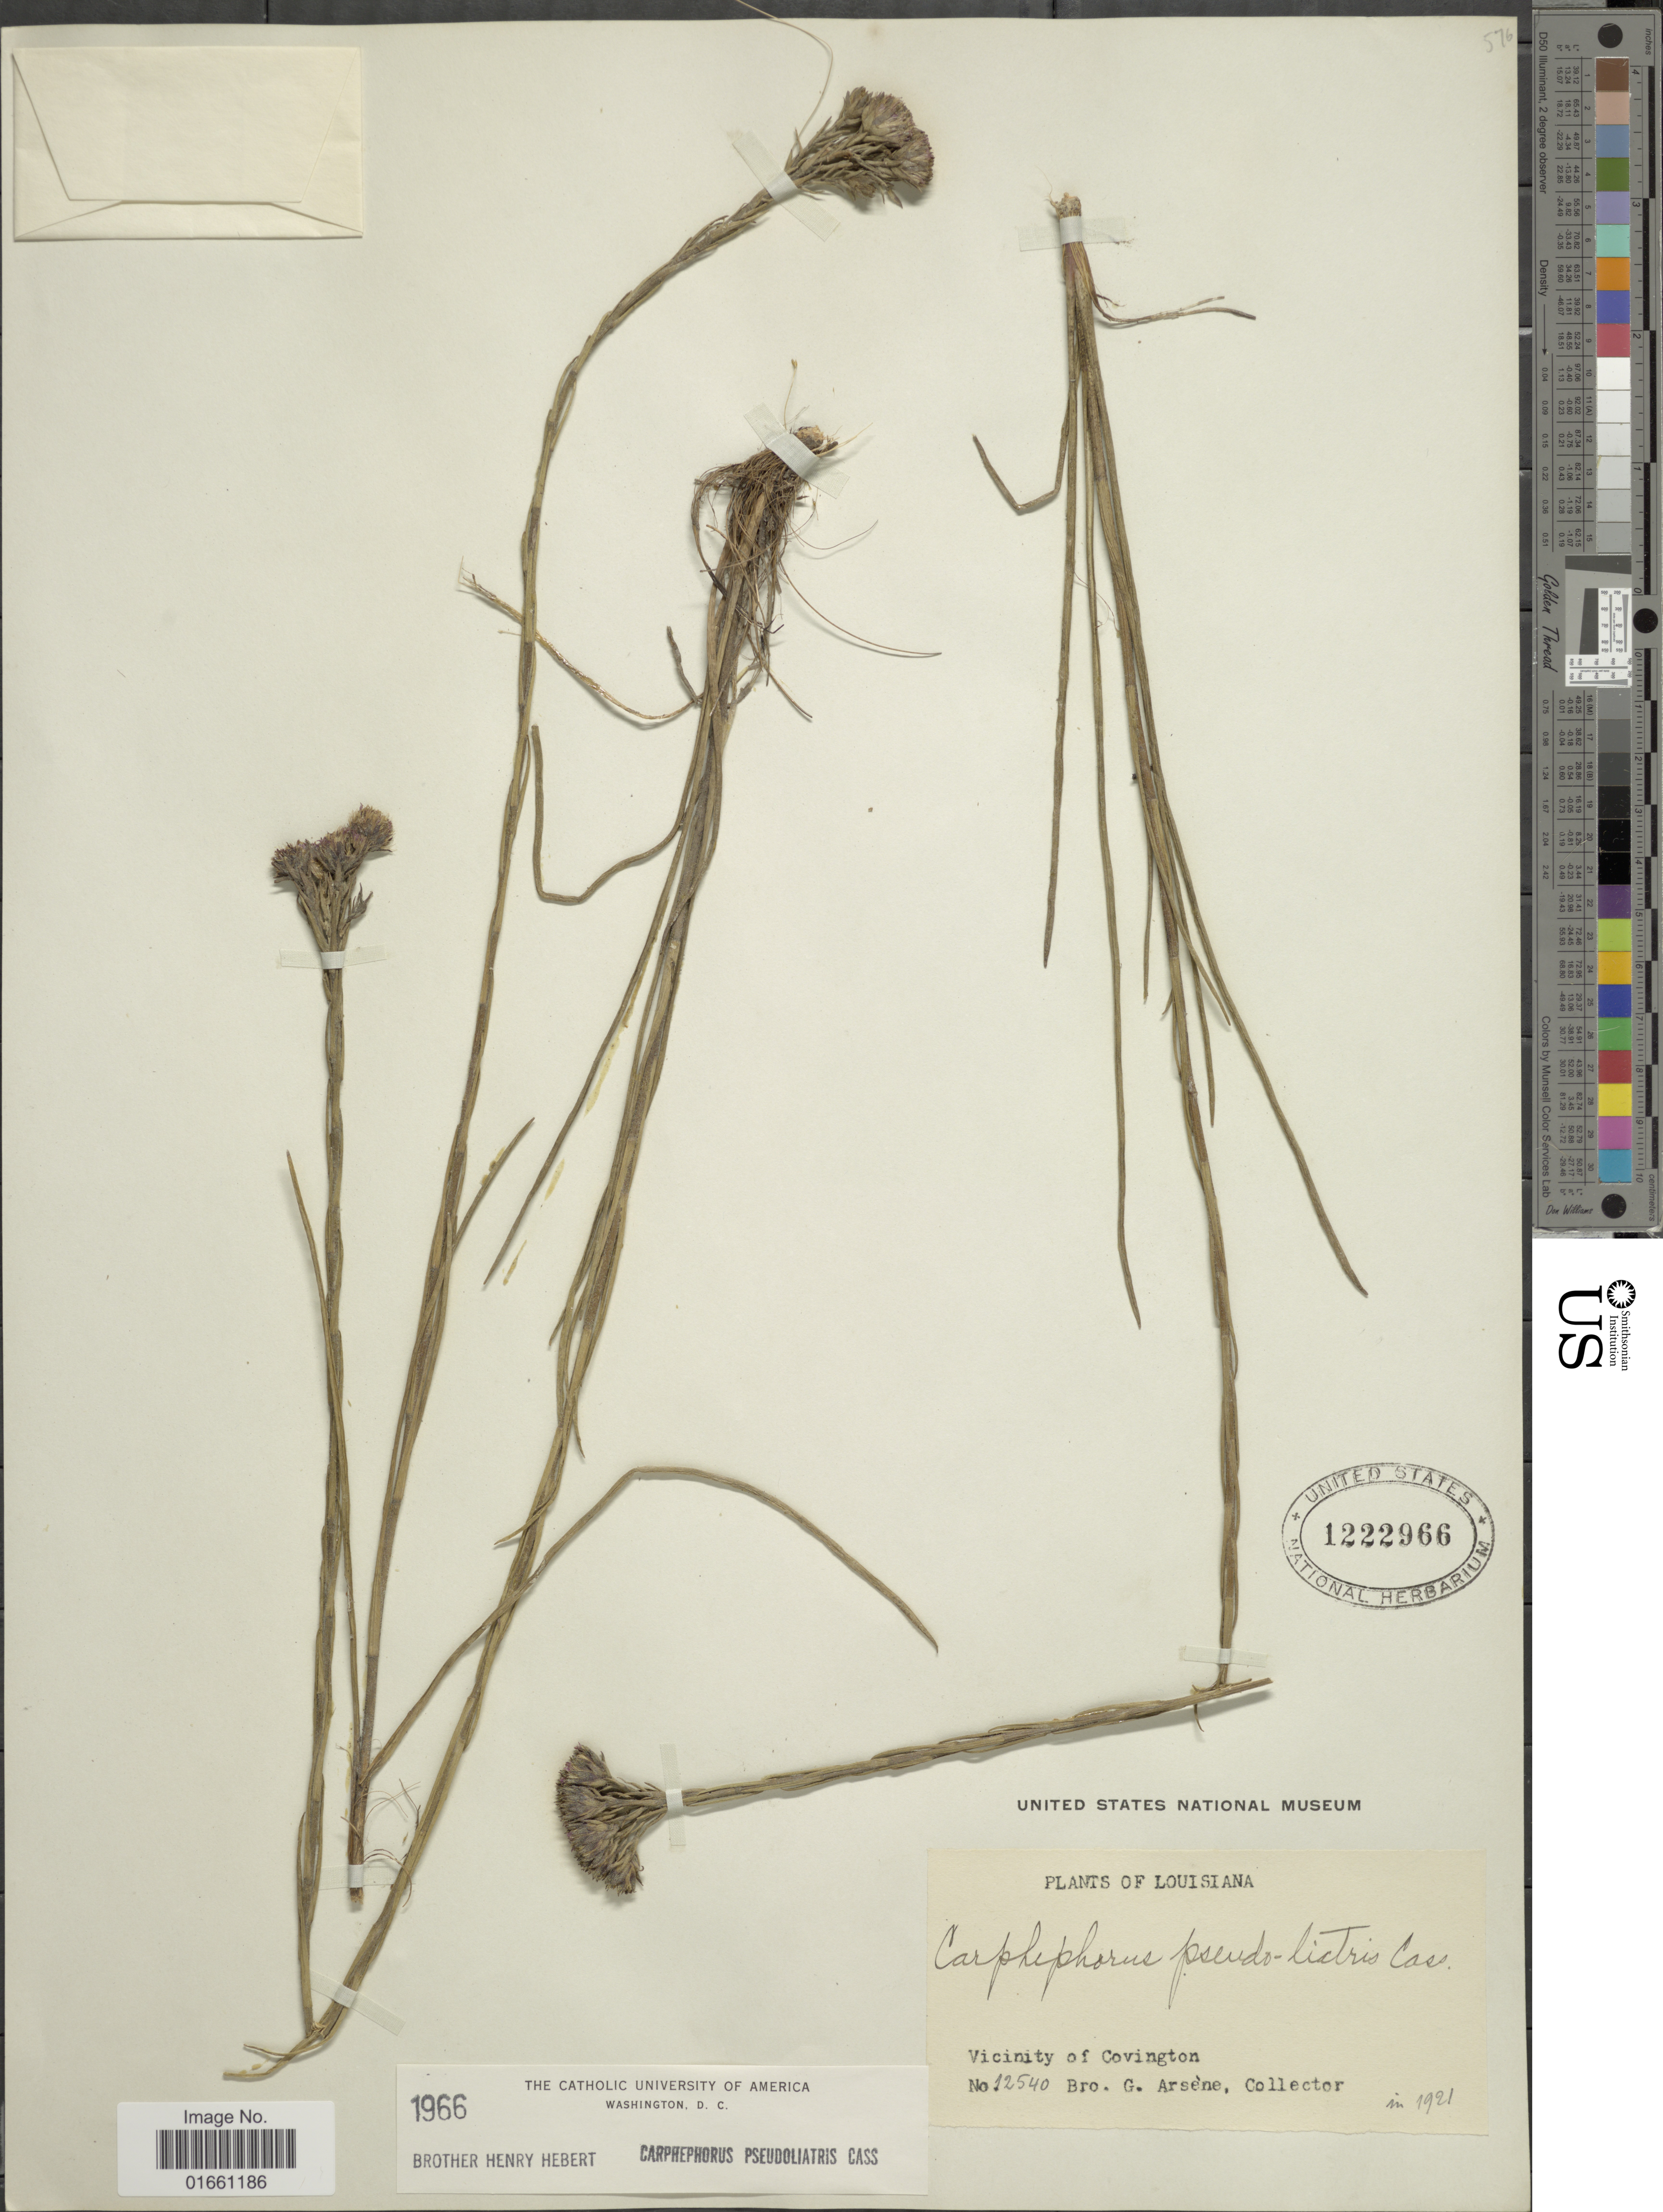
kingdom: Plantae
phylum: Tracheophyta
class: Magnoliopsida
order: Asterales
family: Asteraceae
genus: Carphephorus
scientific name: Carphephorus pseudoliatris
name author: Cass.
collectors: Bro. G. Arsène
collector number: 12540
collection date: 1921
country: United States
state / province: Louisiana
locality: Vicinity of Covington.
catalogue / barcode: US 1222966